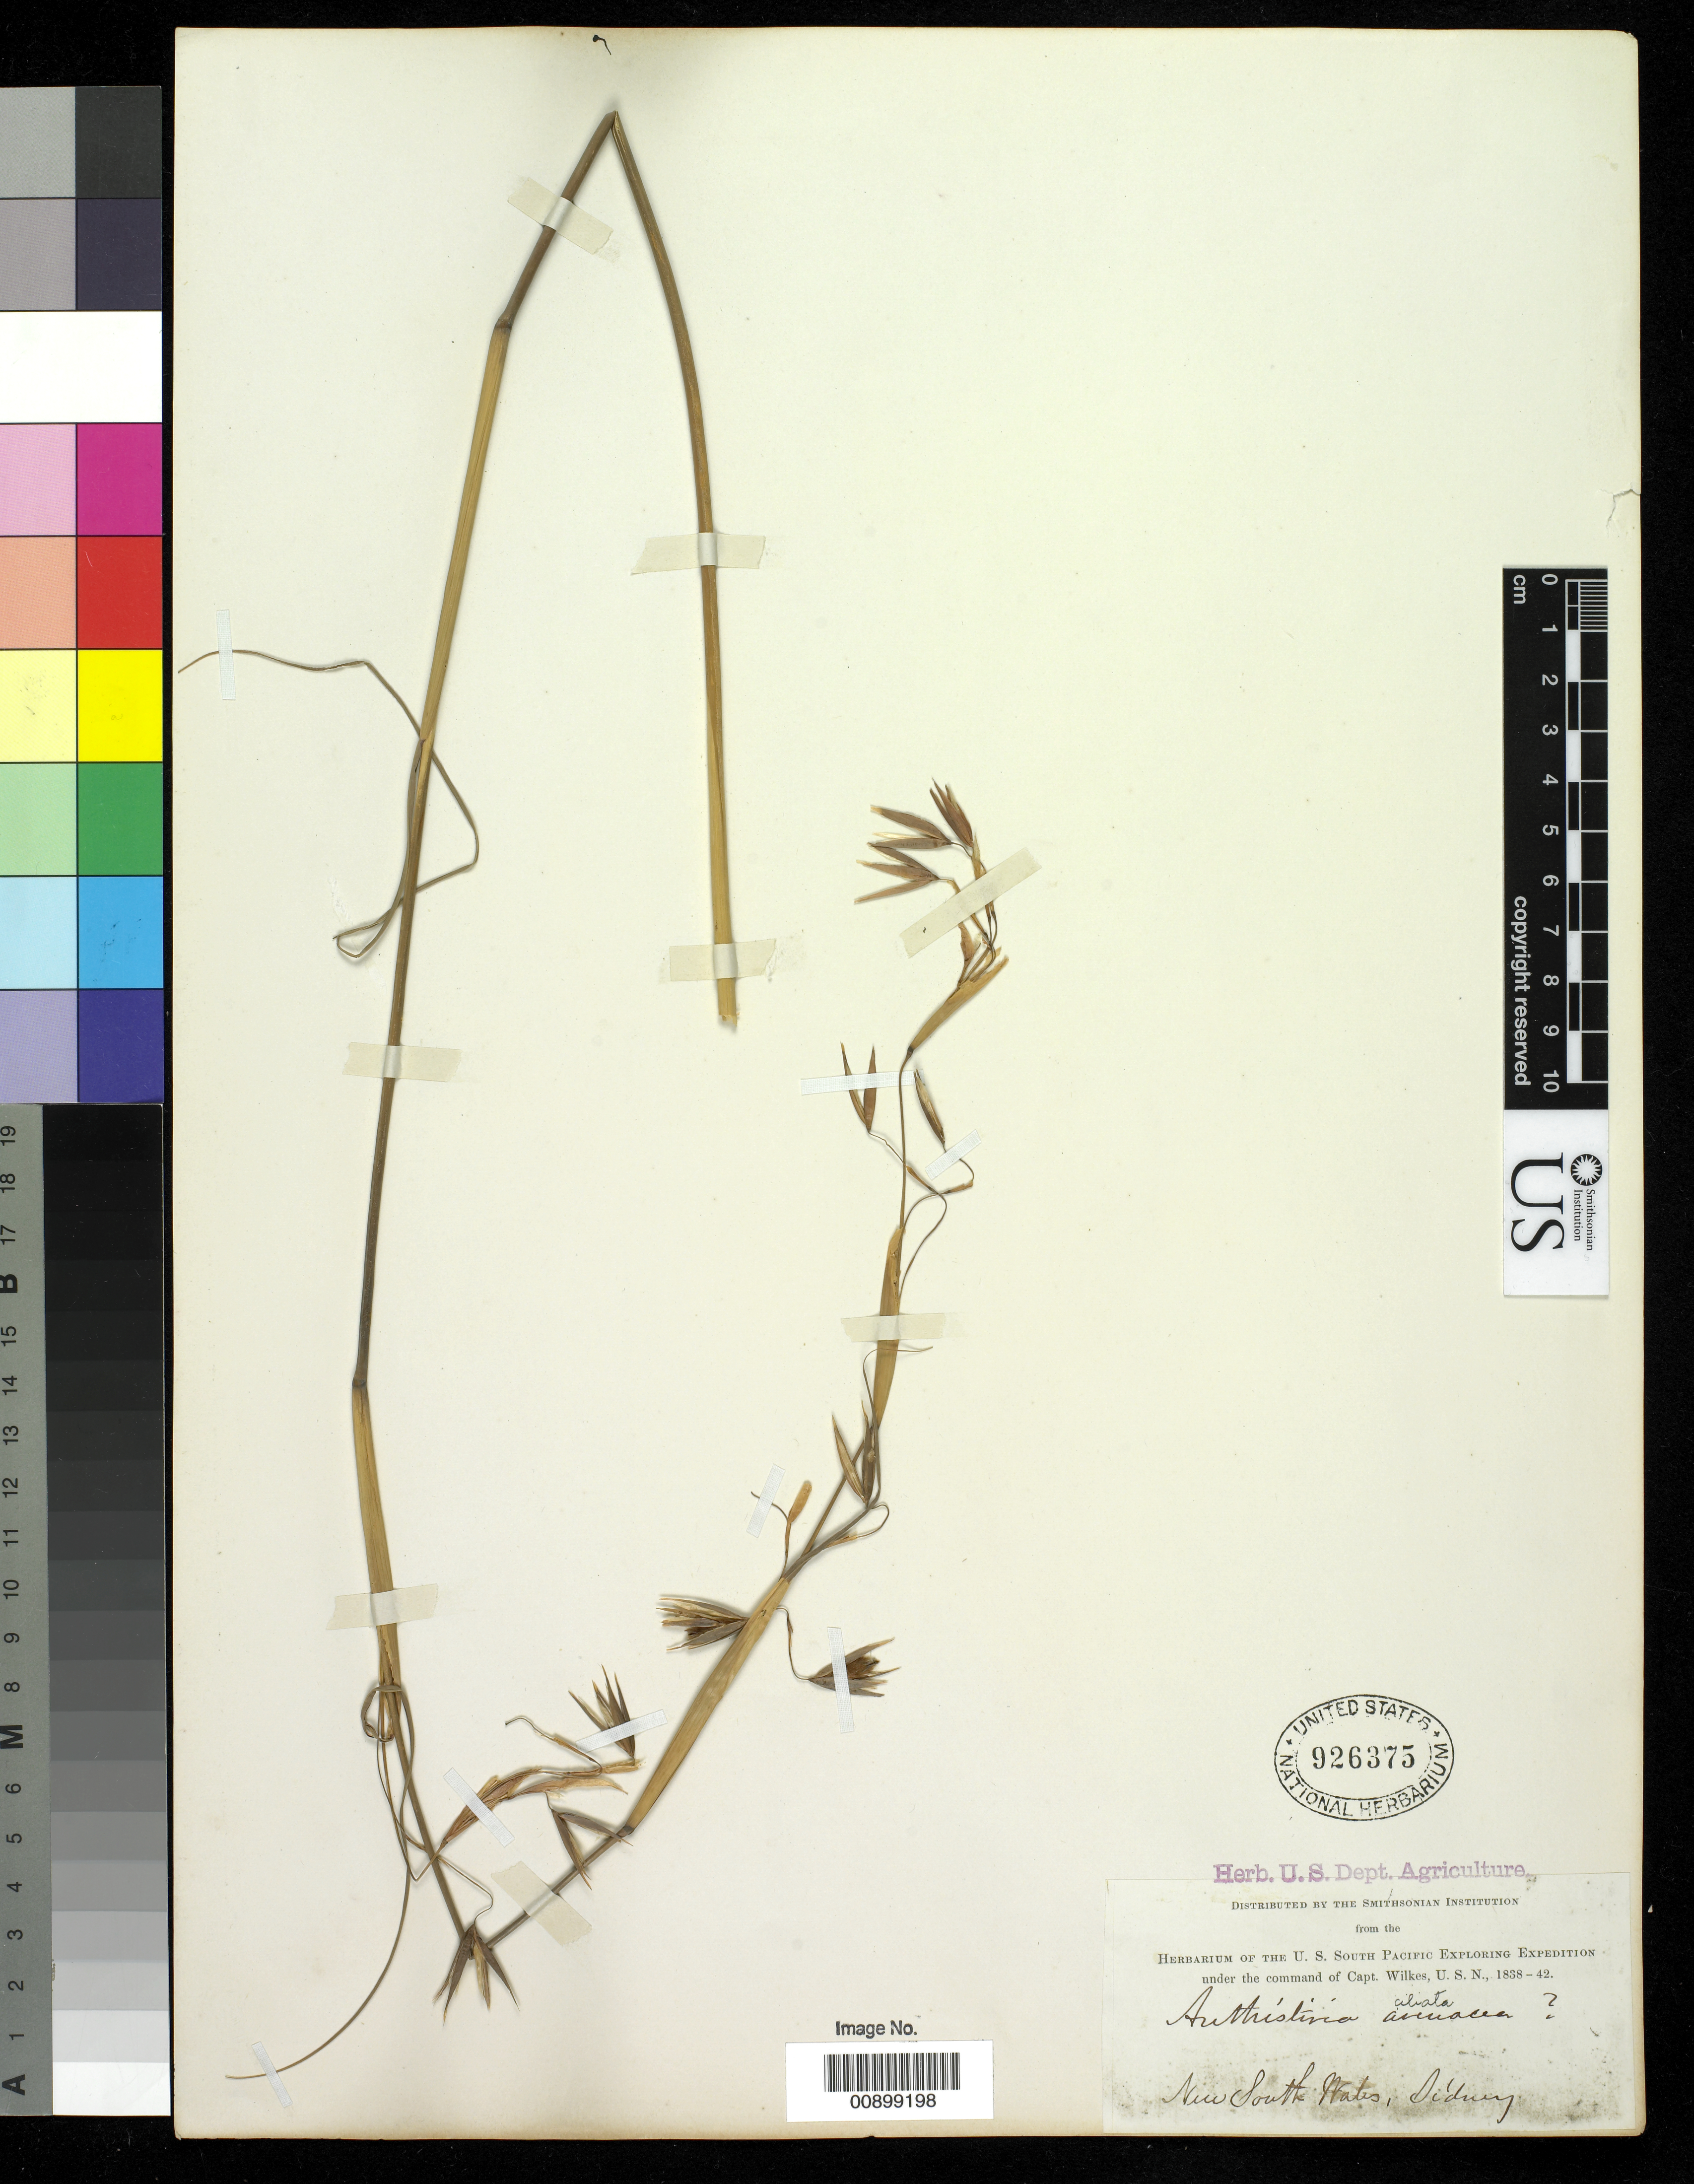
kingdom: Plantae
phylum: Tracheophyta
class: Liliopsida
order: Poales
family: Poaceae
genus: Themeda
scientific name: Themeda avenacea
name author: (F. Muell.) Durand & B.D. Jacks.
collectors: Wilkes Explor. Exped.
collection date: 1838/1842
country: Australia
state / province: New South Wales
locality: Sydney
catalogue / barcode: US 926375